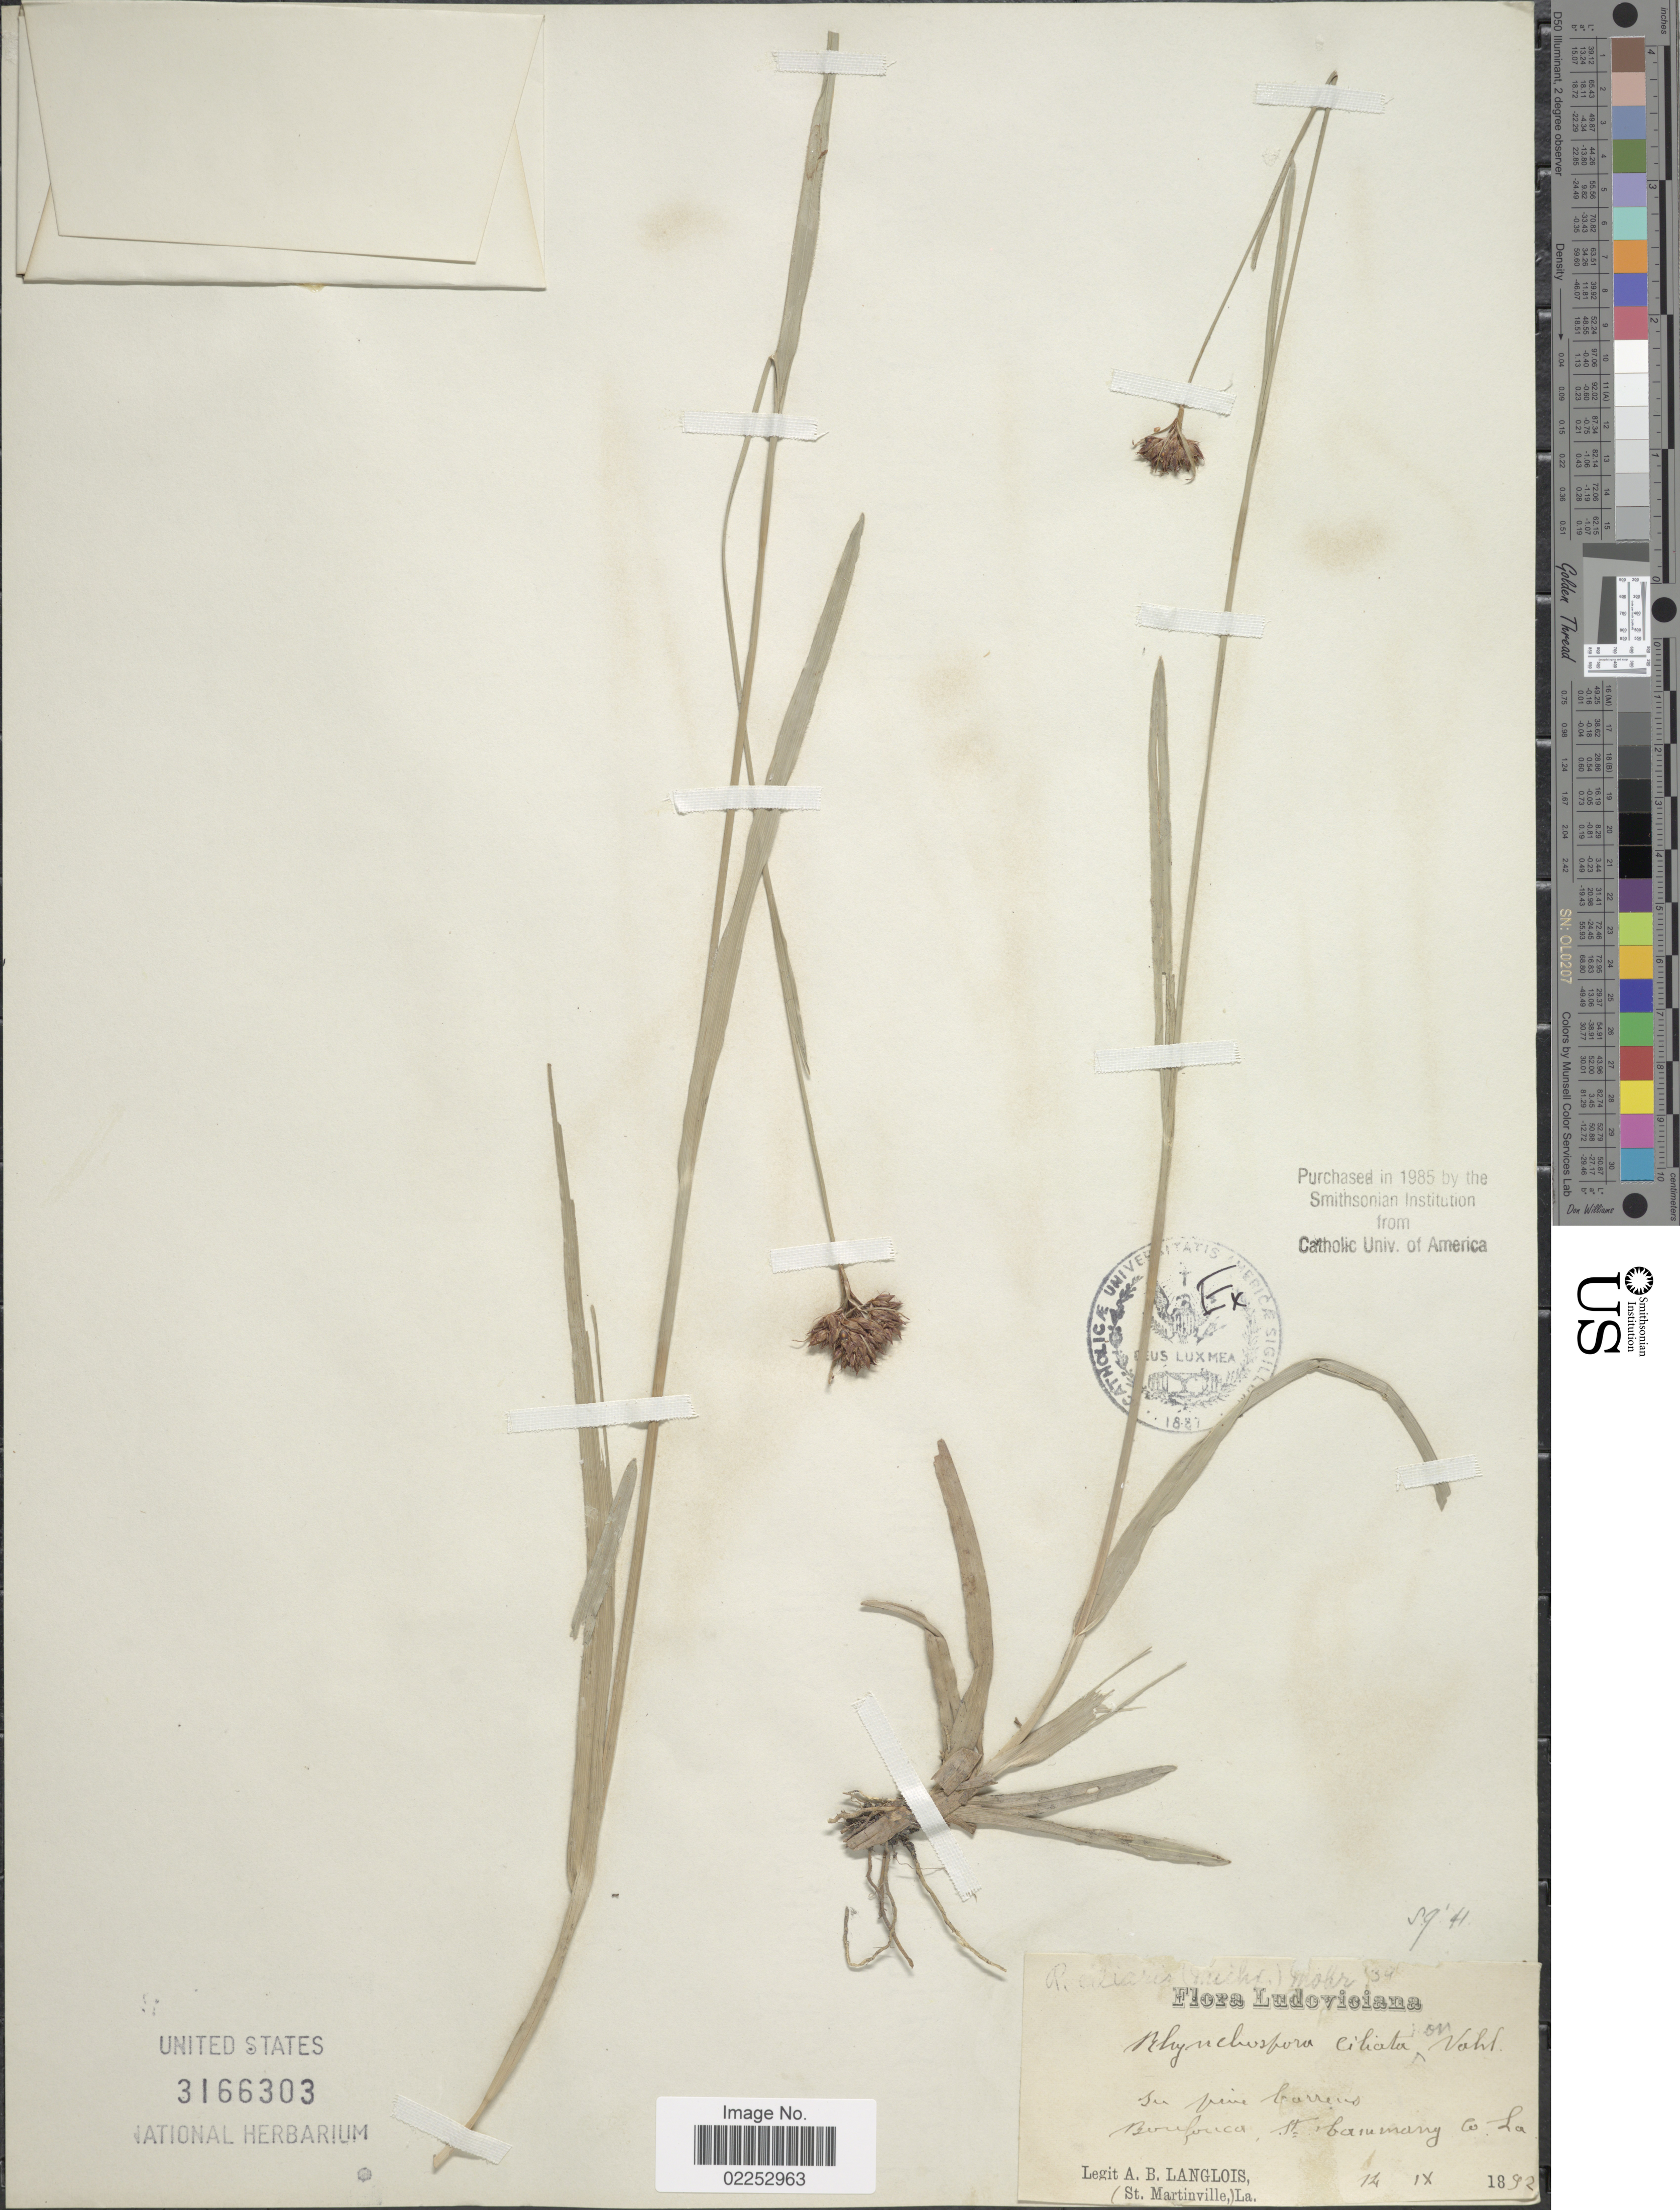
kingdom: Plantae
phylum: Tracheophyta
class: Liliopsida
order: Poales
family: Cyperaceae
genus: Rhynchospora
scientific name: Rhynchospora ciliaris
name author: (Michx.) C. Mohr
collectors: A. Langlois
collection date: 1892-09-14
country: United States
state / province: Louisiana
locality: St. Tammany Co.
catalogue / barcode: US 3166303